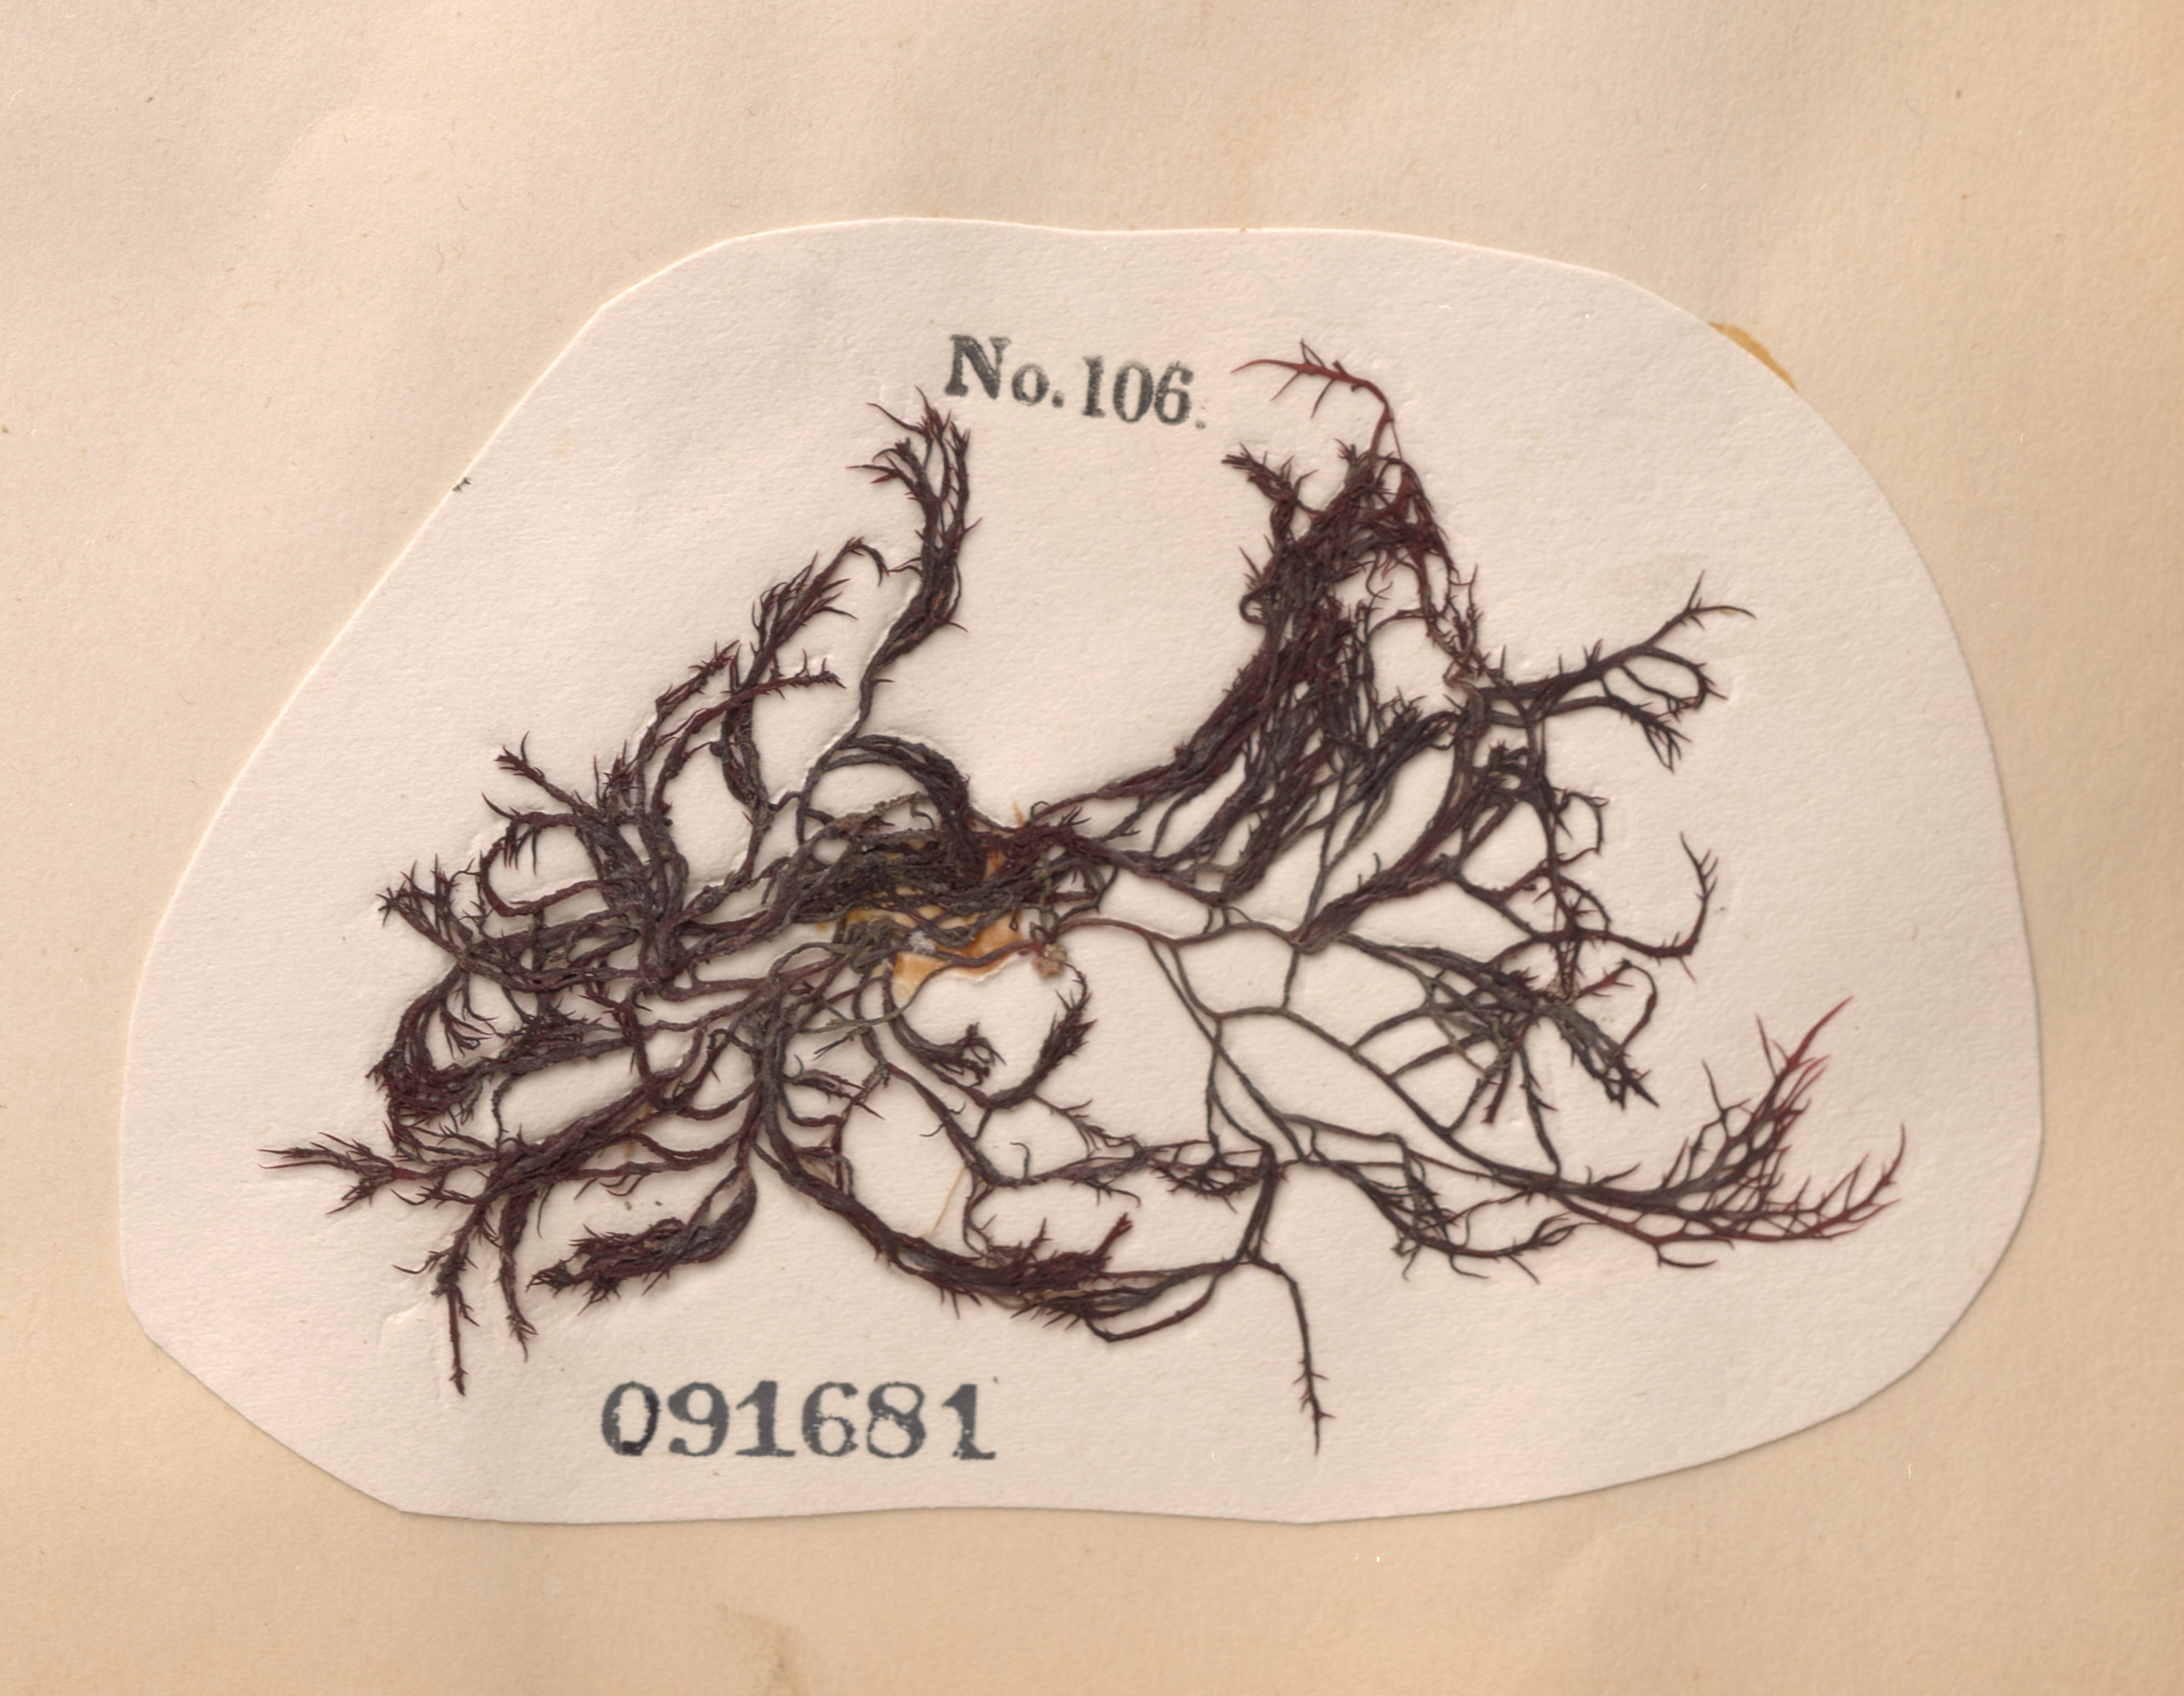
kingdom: Plantae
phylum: Rhodophyta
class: Florideophyceae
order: Gigartinales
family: Gigartinaceae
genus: Chondracanthus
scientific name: Chondracanthus teedei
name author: (Mert. in Roth) Kütz.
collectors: C. Durant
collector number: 106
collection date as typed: Fal 1850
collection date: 1850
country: United States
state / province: New Jersey / New York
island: Staten Island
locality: Red Hook, Kavon Point and Jersey City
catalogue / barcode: US 91681